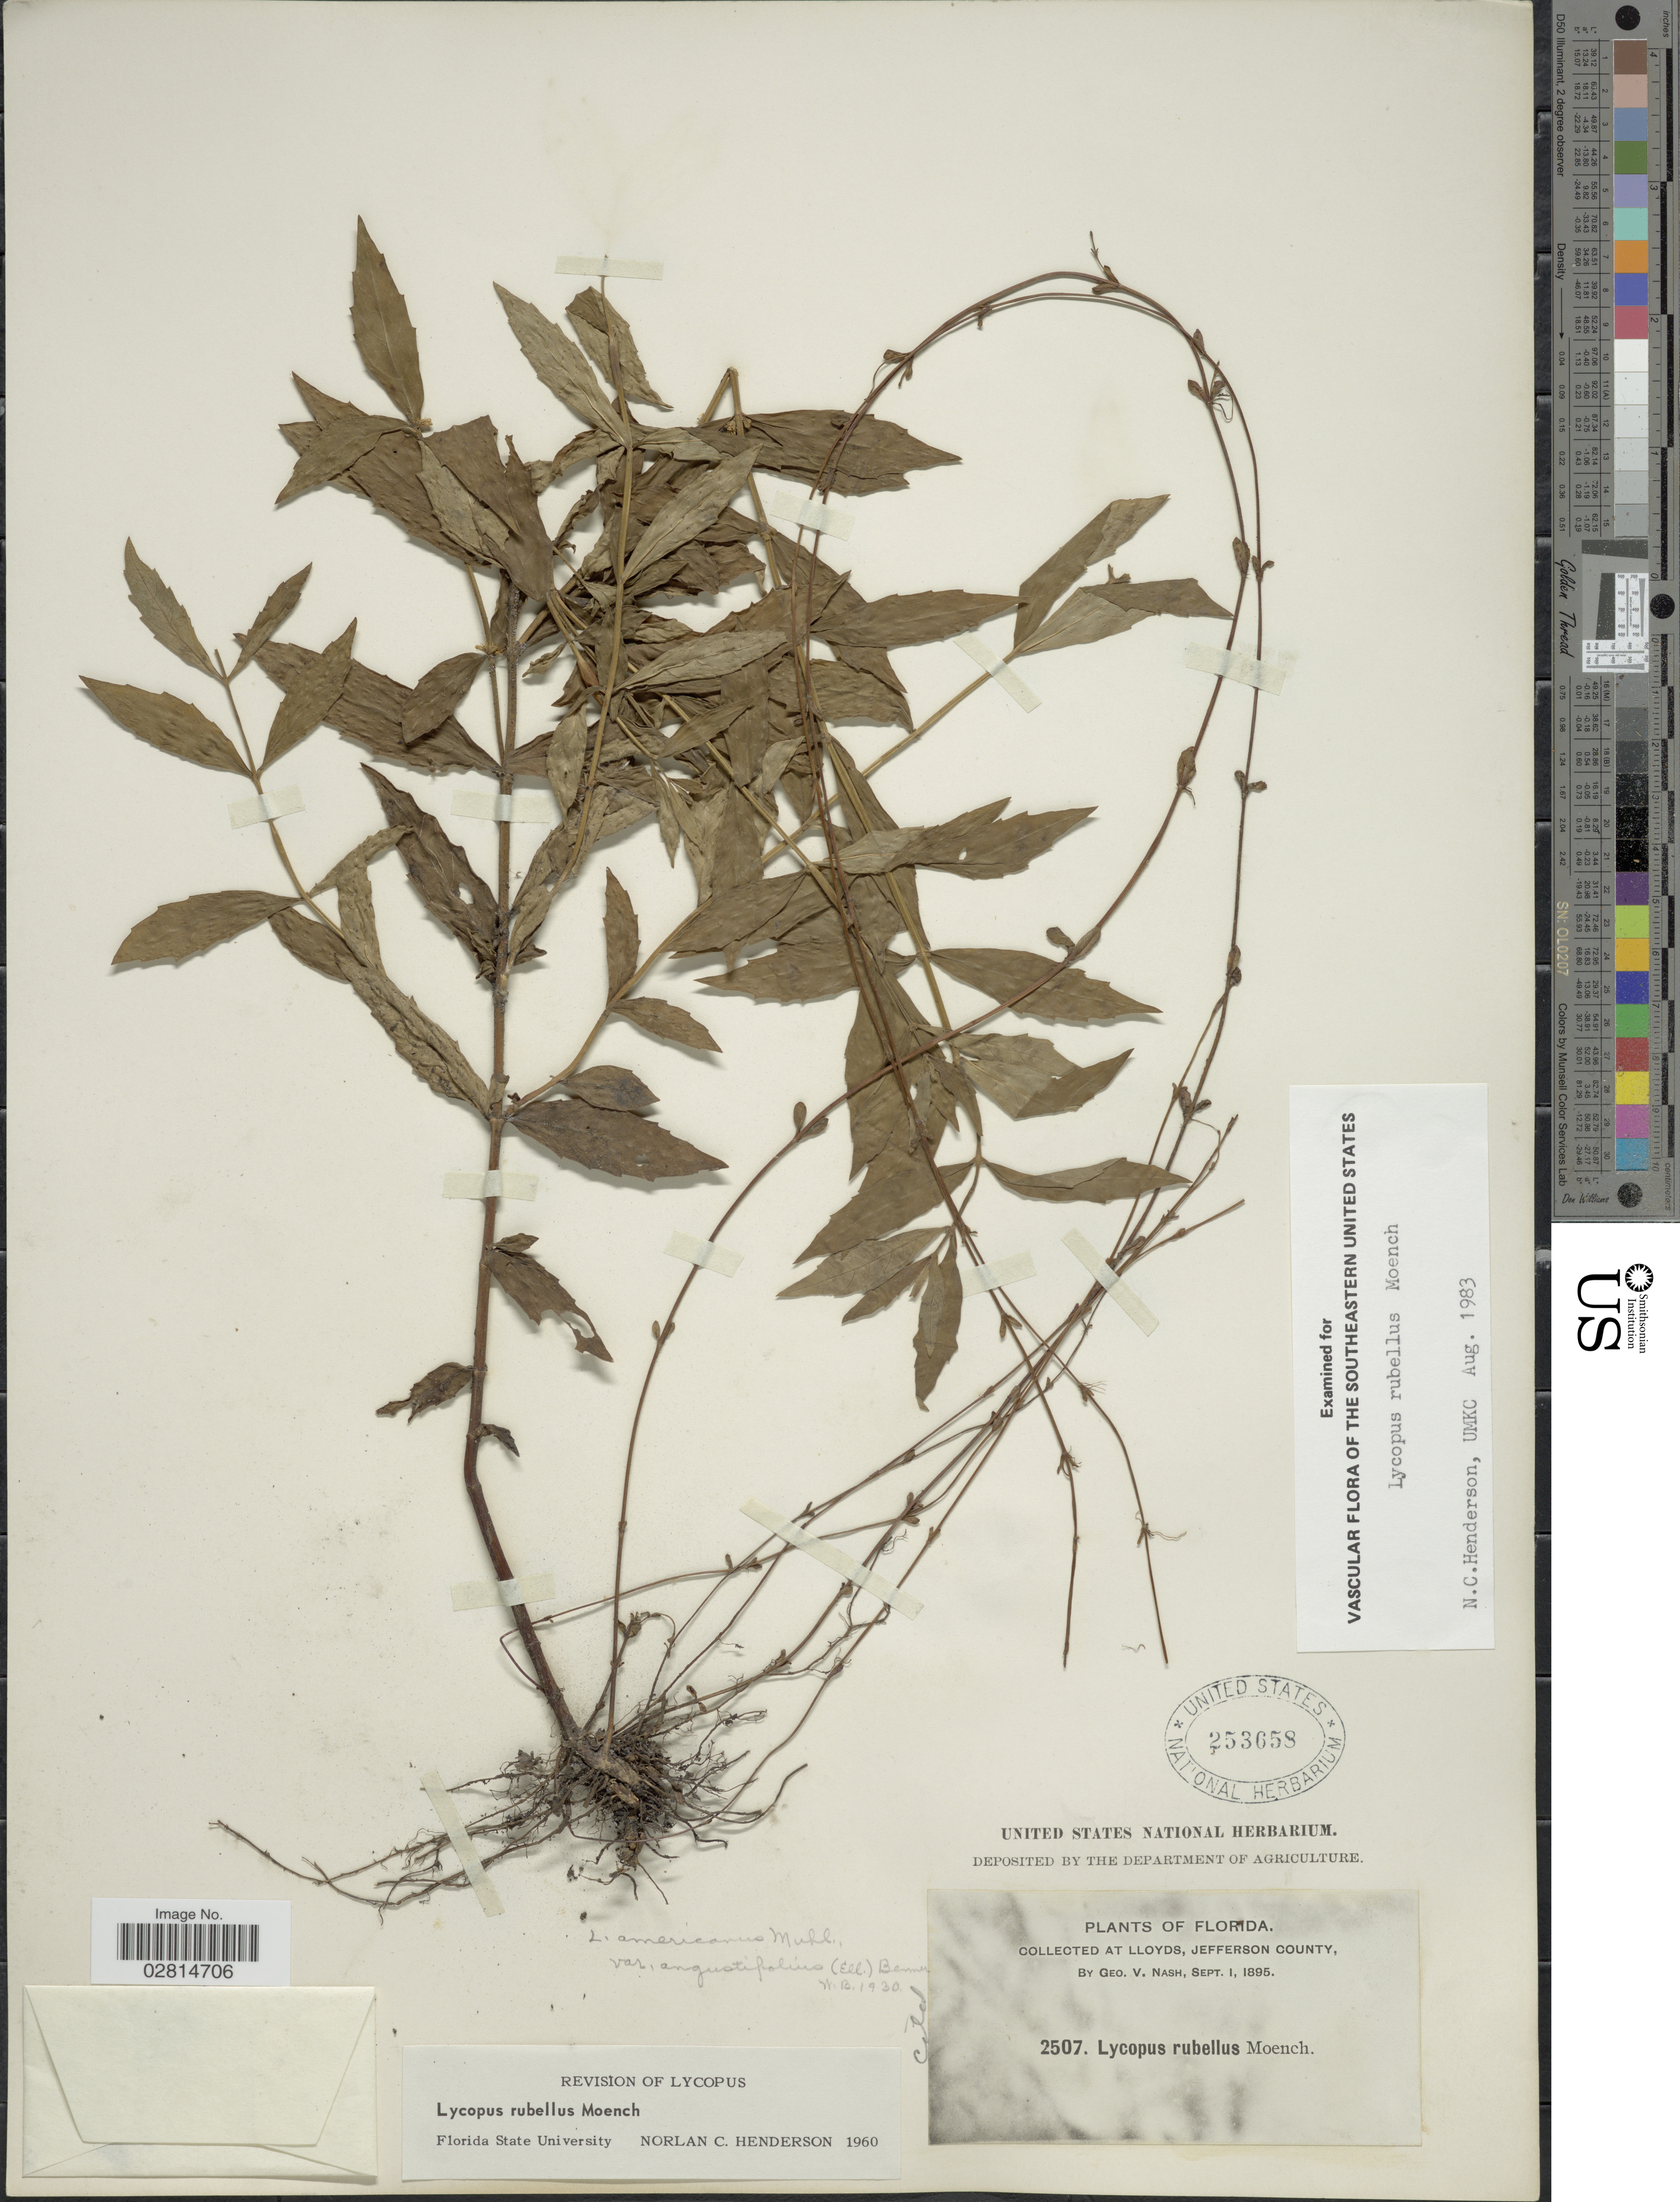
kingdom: Plantae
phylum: Tracheophyta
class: Magnoliopsida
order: Lamiales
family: Lamiaceae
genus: Lycopus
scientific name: Lycopus rubellus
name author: Moench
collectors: G. V. Nash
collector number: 2507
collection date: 1895-09-01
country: United States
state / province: Florida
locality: At Lloyds, Jefferson County.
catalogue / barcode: US 253658